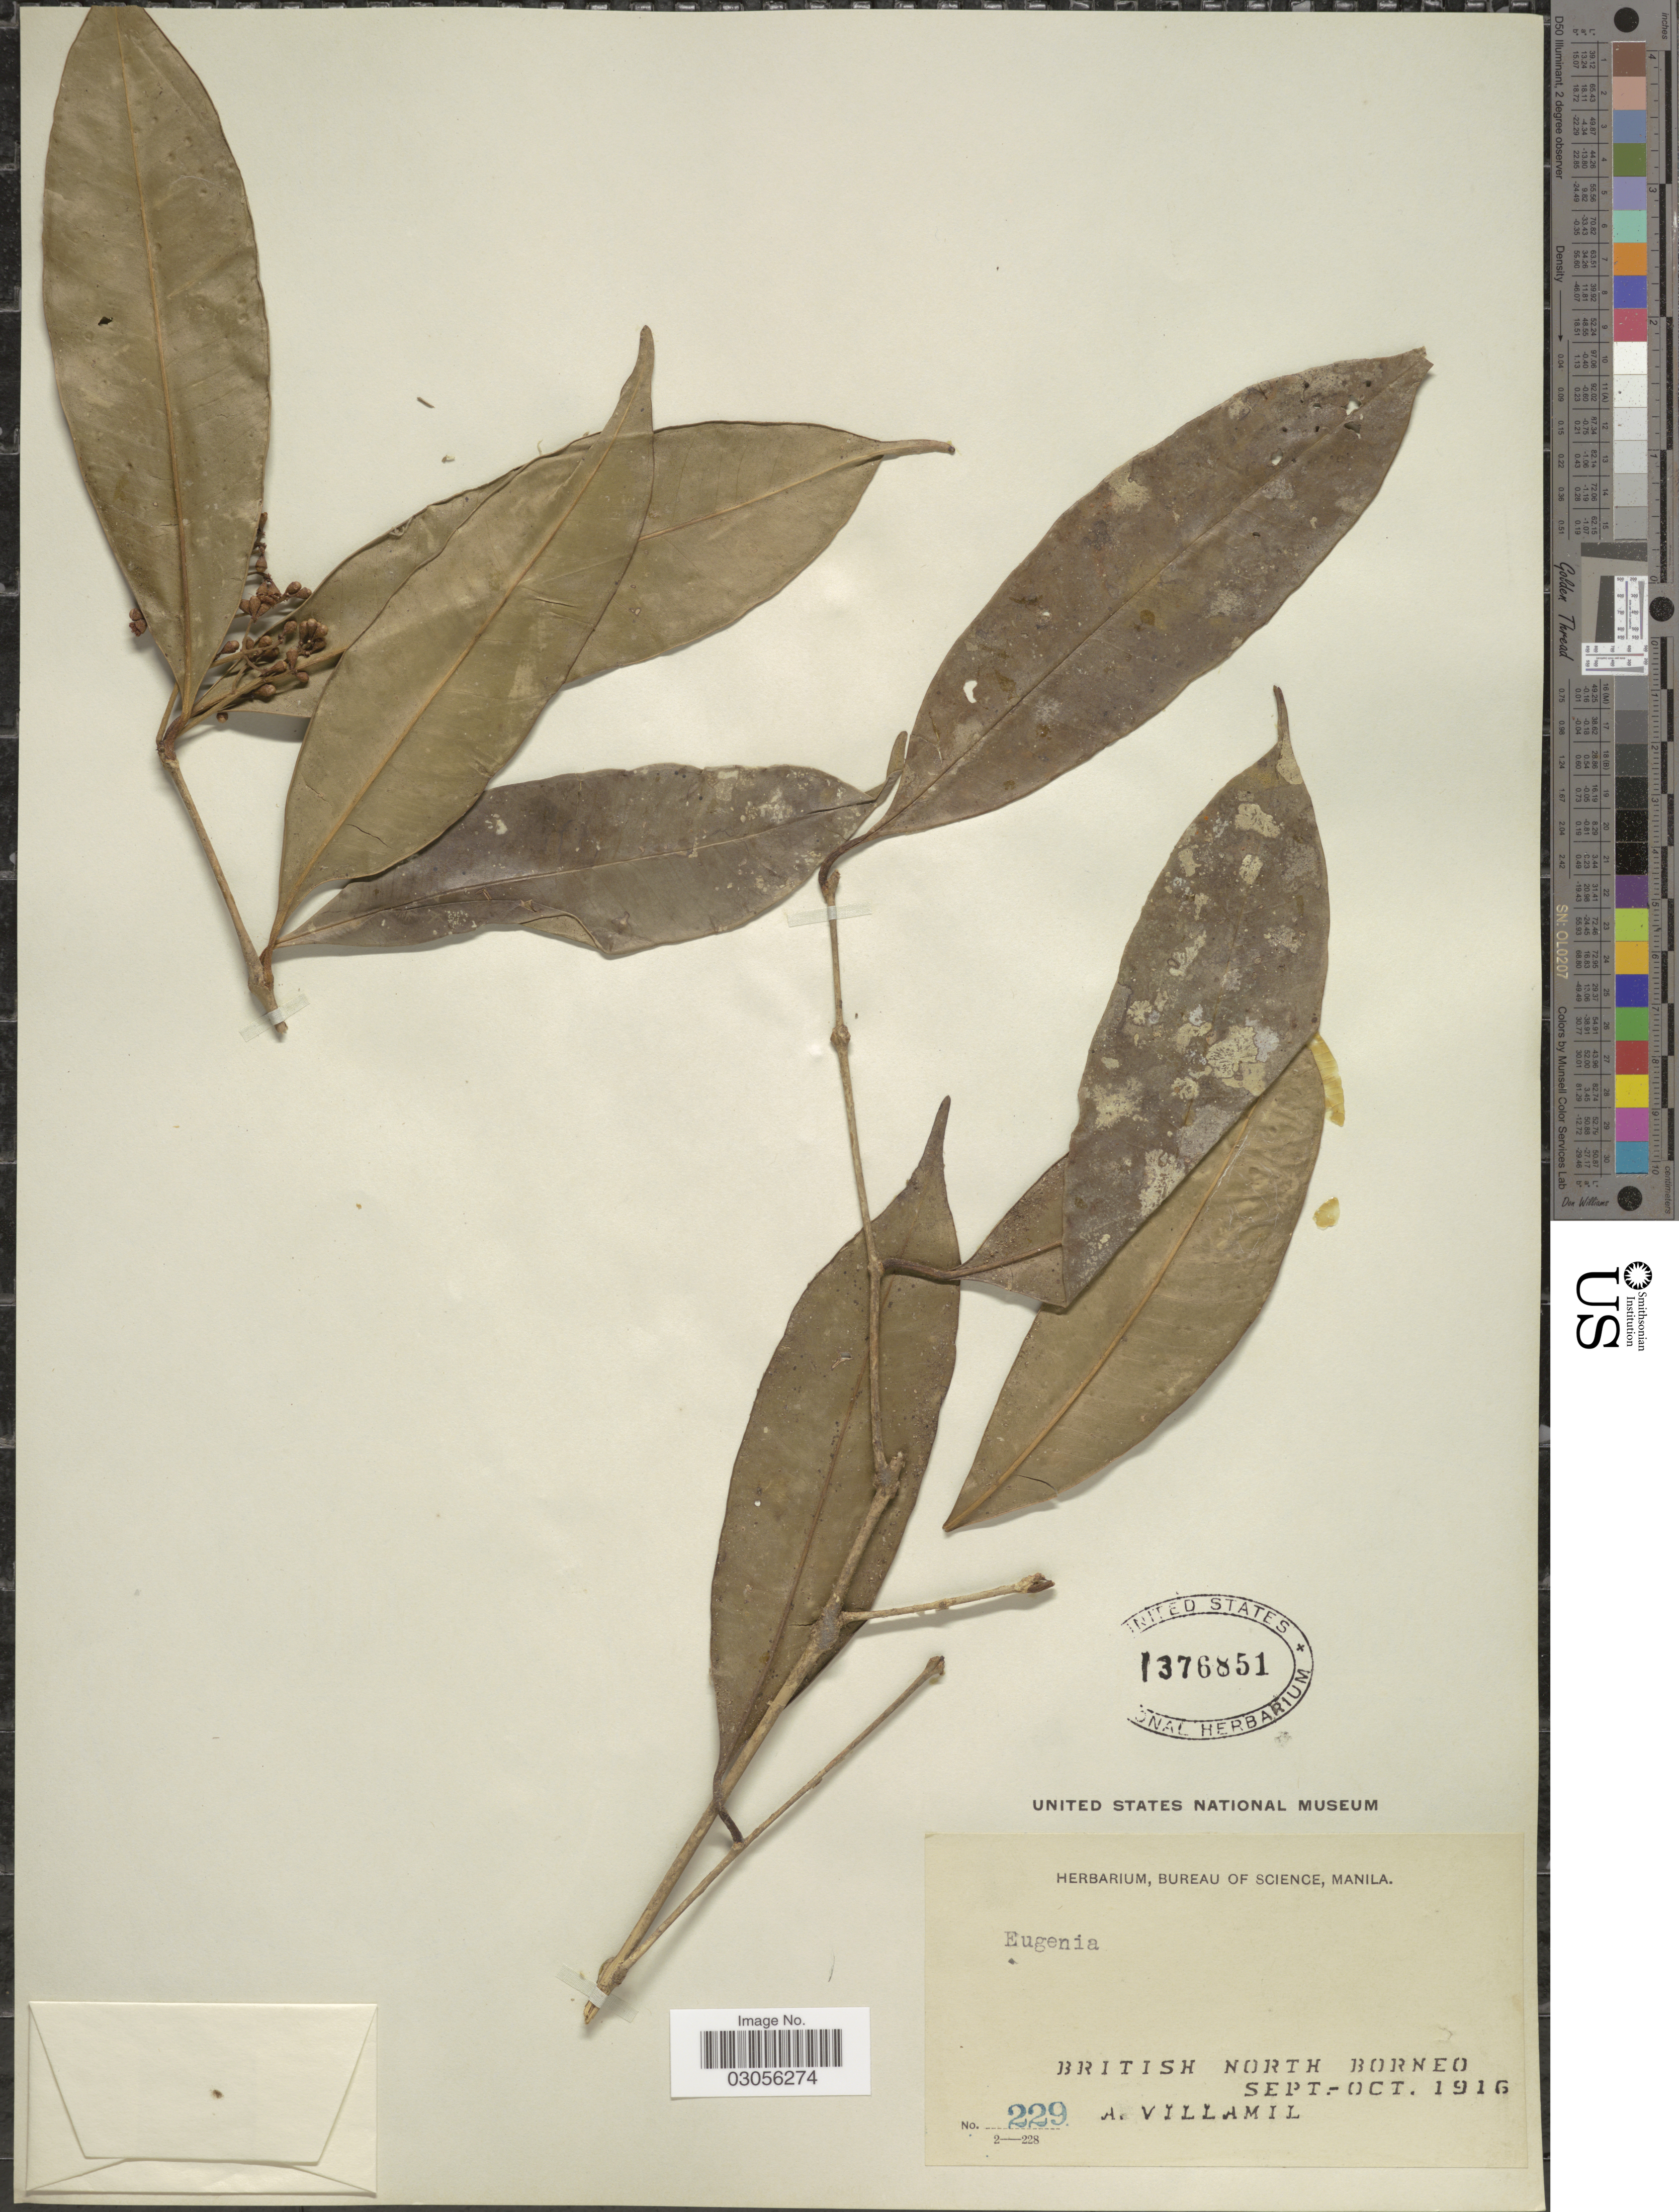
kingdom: Plantae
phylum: Tracheophyta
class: Magnoliopsida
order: Myrtales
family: Myrtaceae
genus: Syzygium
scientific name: Syzygium sp.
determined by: Strong, M. T., (US), Smithsonian Institution - National Museum of Natural History (UNITED STATES)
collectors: A. Villamil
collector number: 229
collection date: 1916-09/1916-10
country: Malaysia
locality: British North Borneo.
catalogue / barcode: US 1376851